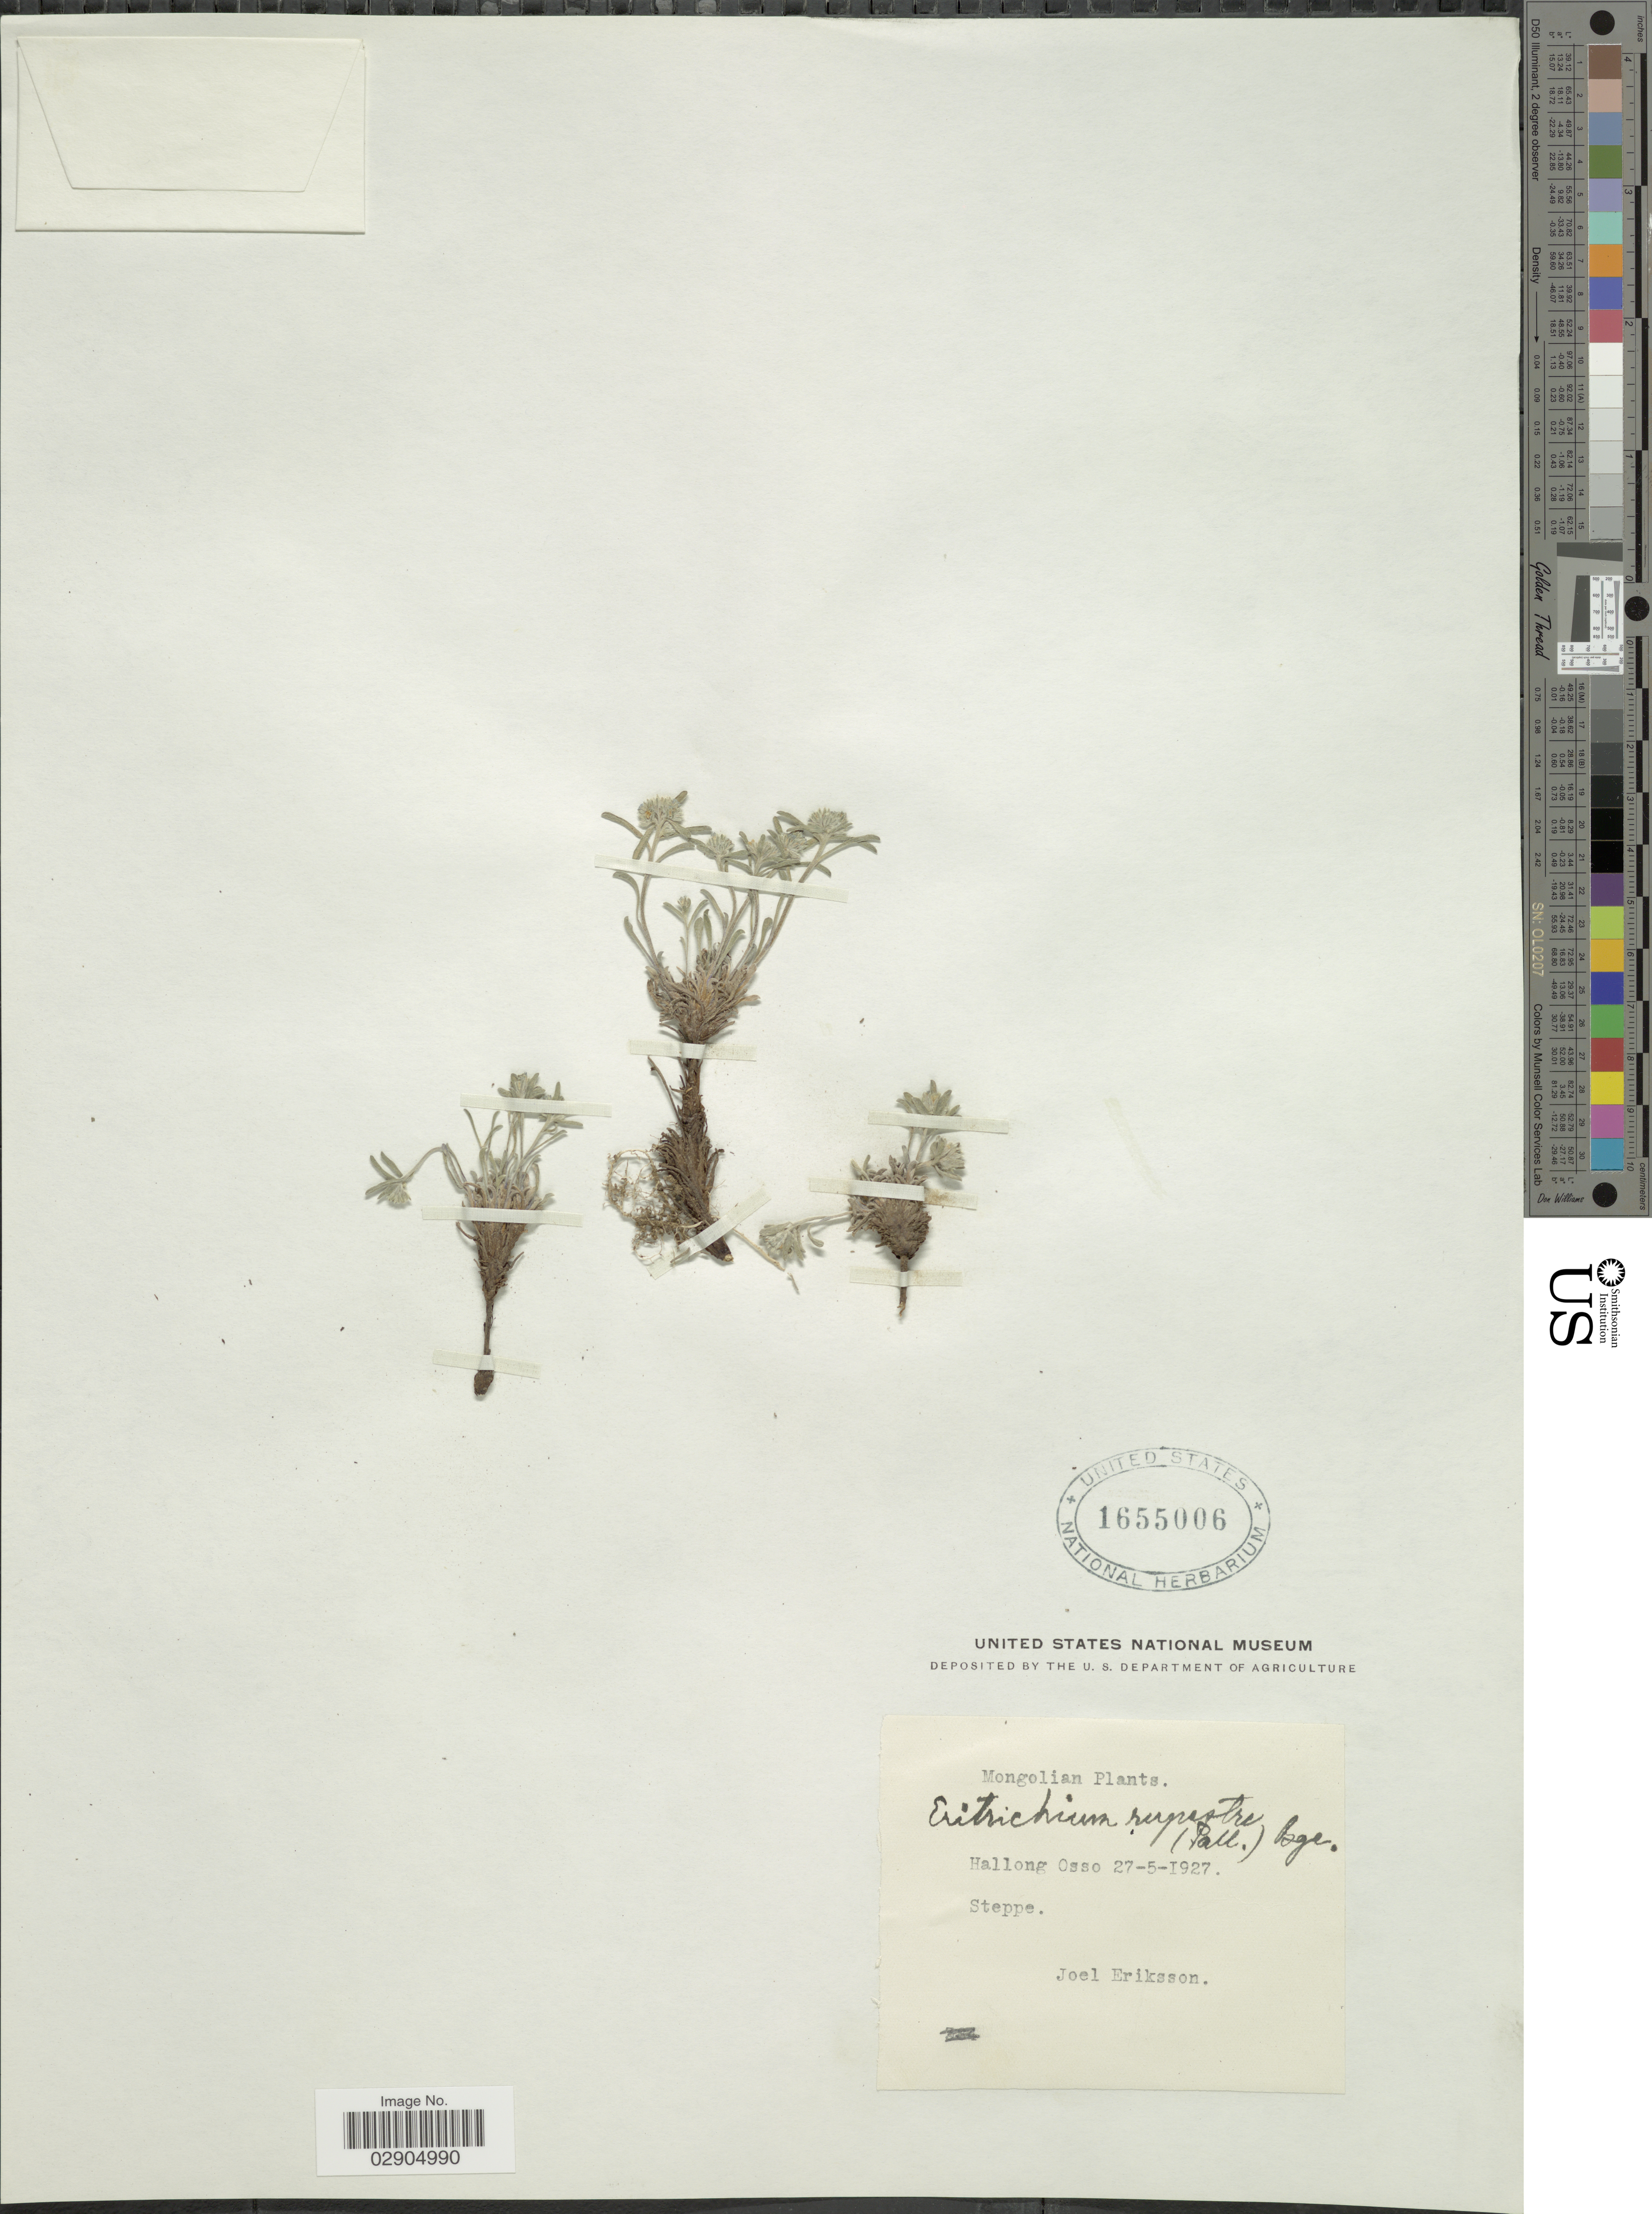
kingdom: Plantae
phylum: Tracheophyta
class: Magnoliopsida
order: Boraginales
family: Boraginaceae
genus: Eritrichium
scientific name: Eritrichium rupestre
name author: (Pall. ex Georgi) Bunge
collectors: J. Eriksson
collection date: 1927-05-27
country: Mongolia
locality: Hallong Osso.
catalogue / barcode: US 1655006